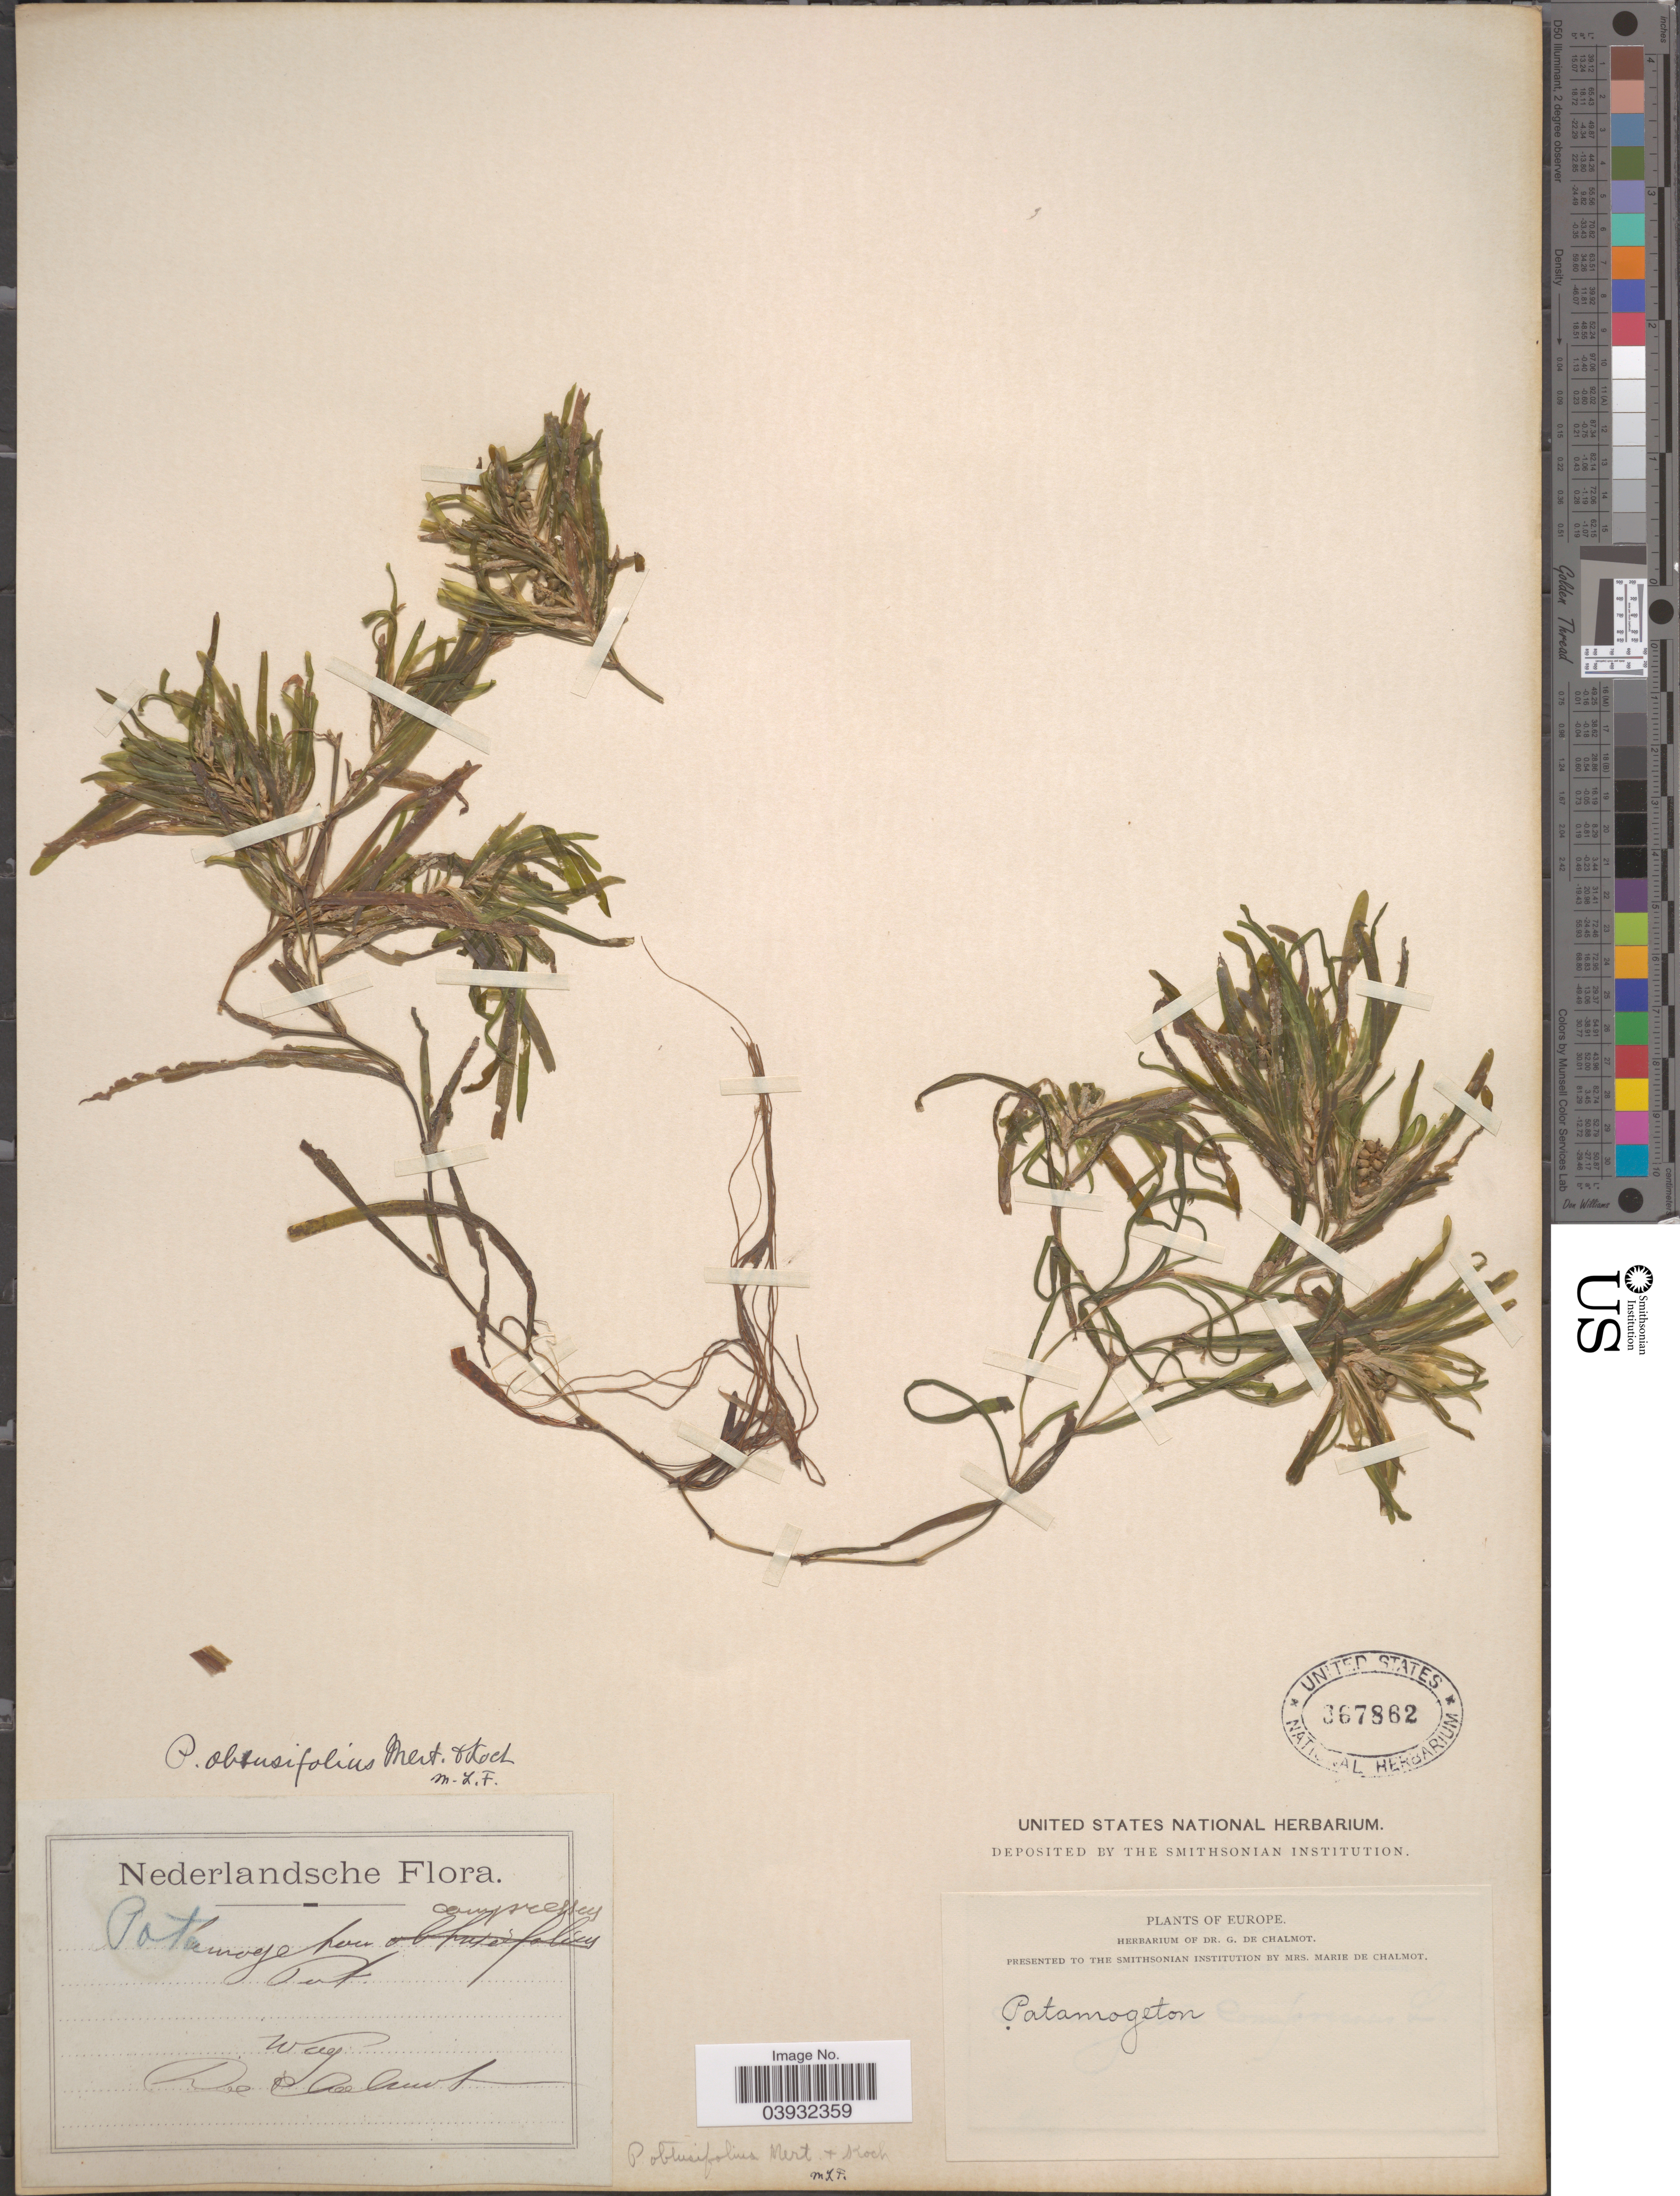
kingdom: Plantae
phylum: Tracheophyta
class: Liliopsida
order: Alismatales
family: Potamogetonaceae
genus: Potamogeton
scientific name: Potamogeton obtusifolius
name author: Mert. & W.D.J. Koch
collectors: G. de Chalmot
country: Netherlands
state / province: Gelderland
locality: Wag.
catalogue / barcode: US 367862